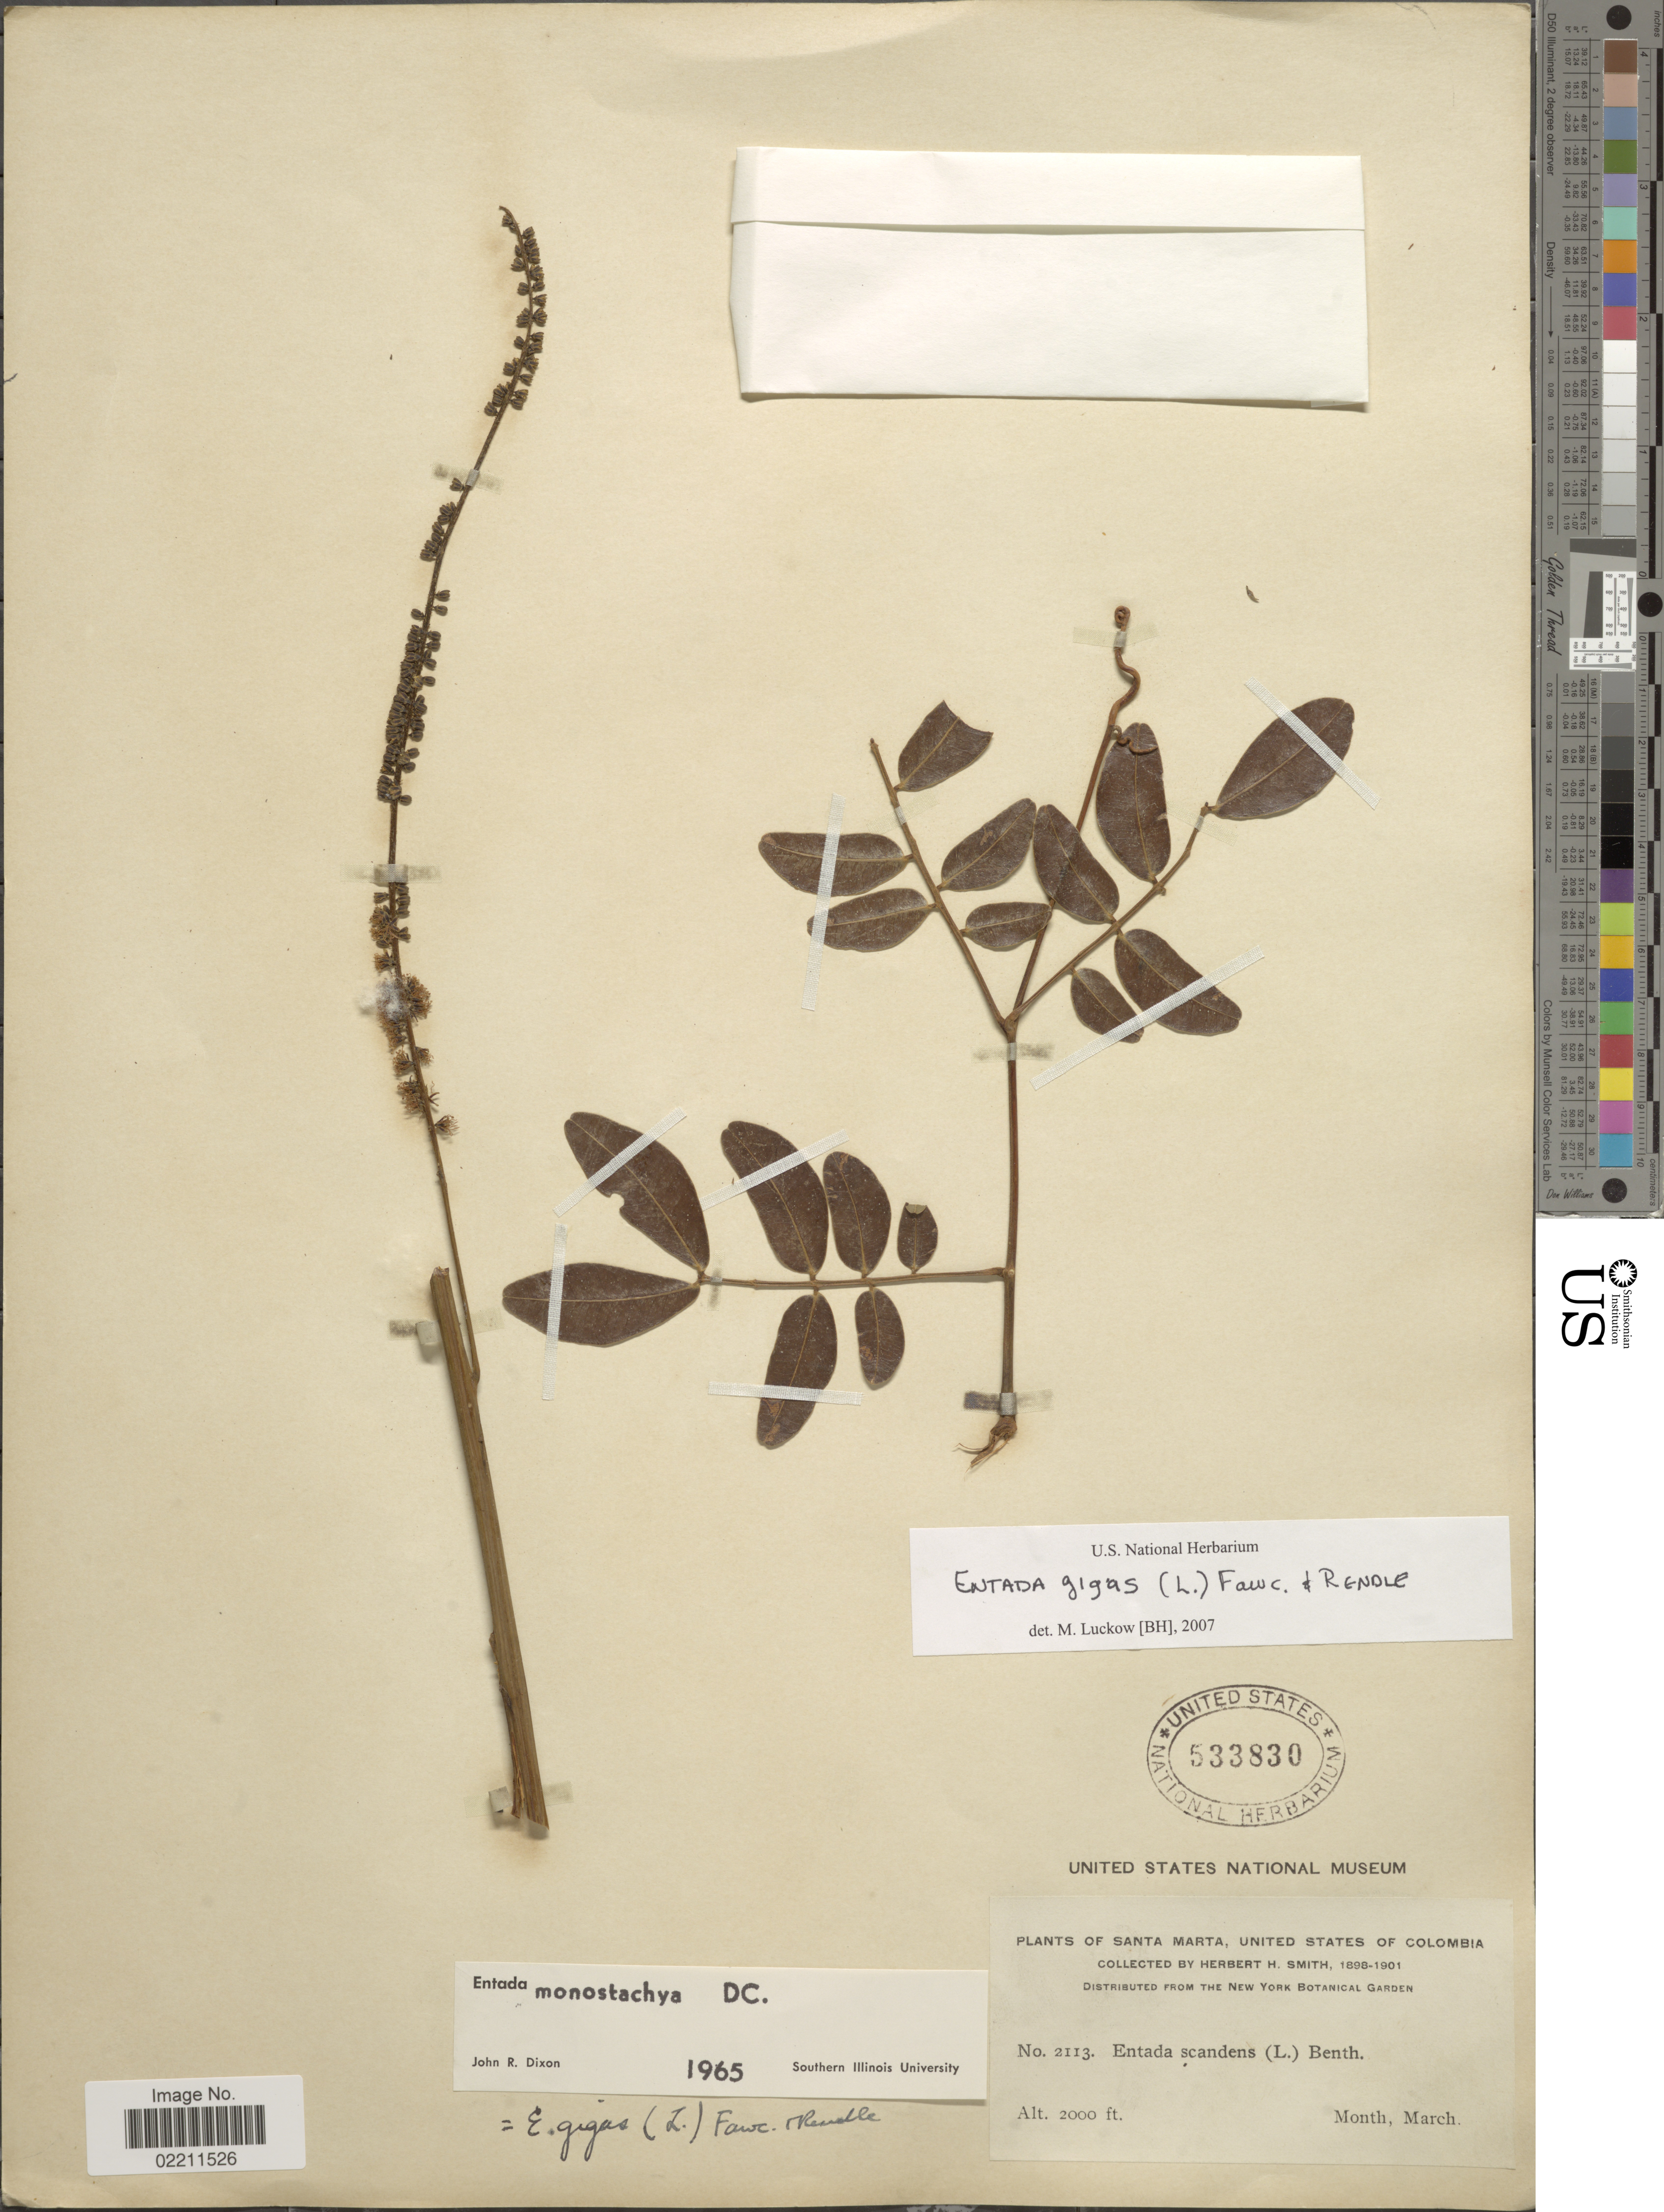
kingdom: Plantae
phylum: Tracheophyta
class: Magnoliopsida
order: Fabales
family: Fabaceae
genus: Entada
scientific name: Entada gigas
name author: (L.) Fawc. & Rendle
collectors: Herbert H. Smith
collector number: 2113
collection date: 1898-03/1901-03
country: Colombia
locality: Santa Marta, United States of Colombia.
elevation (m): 610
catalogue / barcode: US 533830